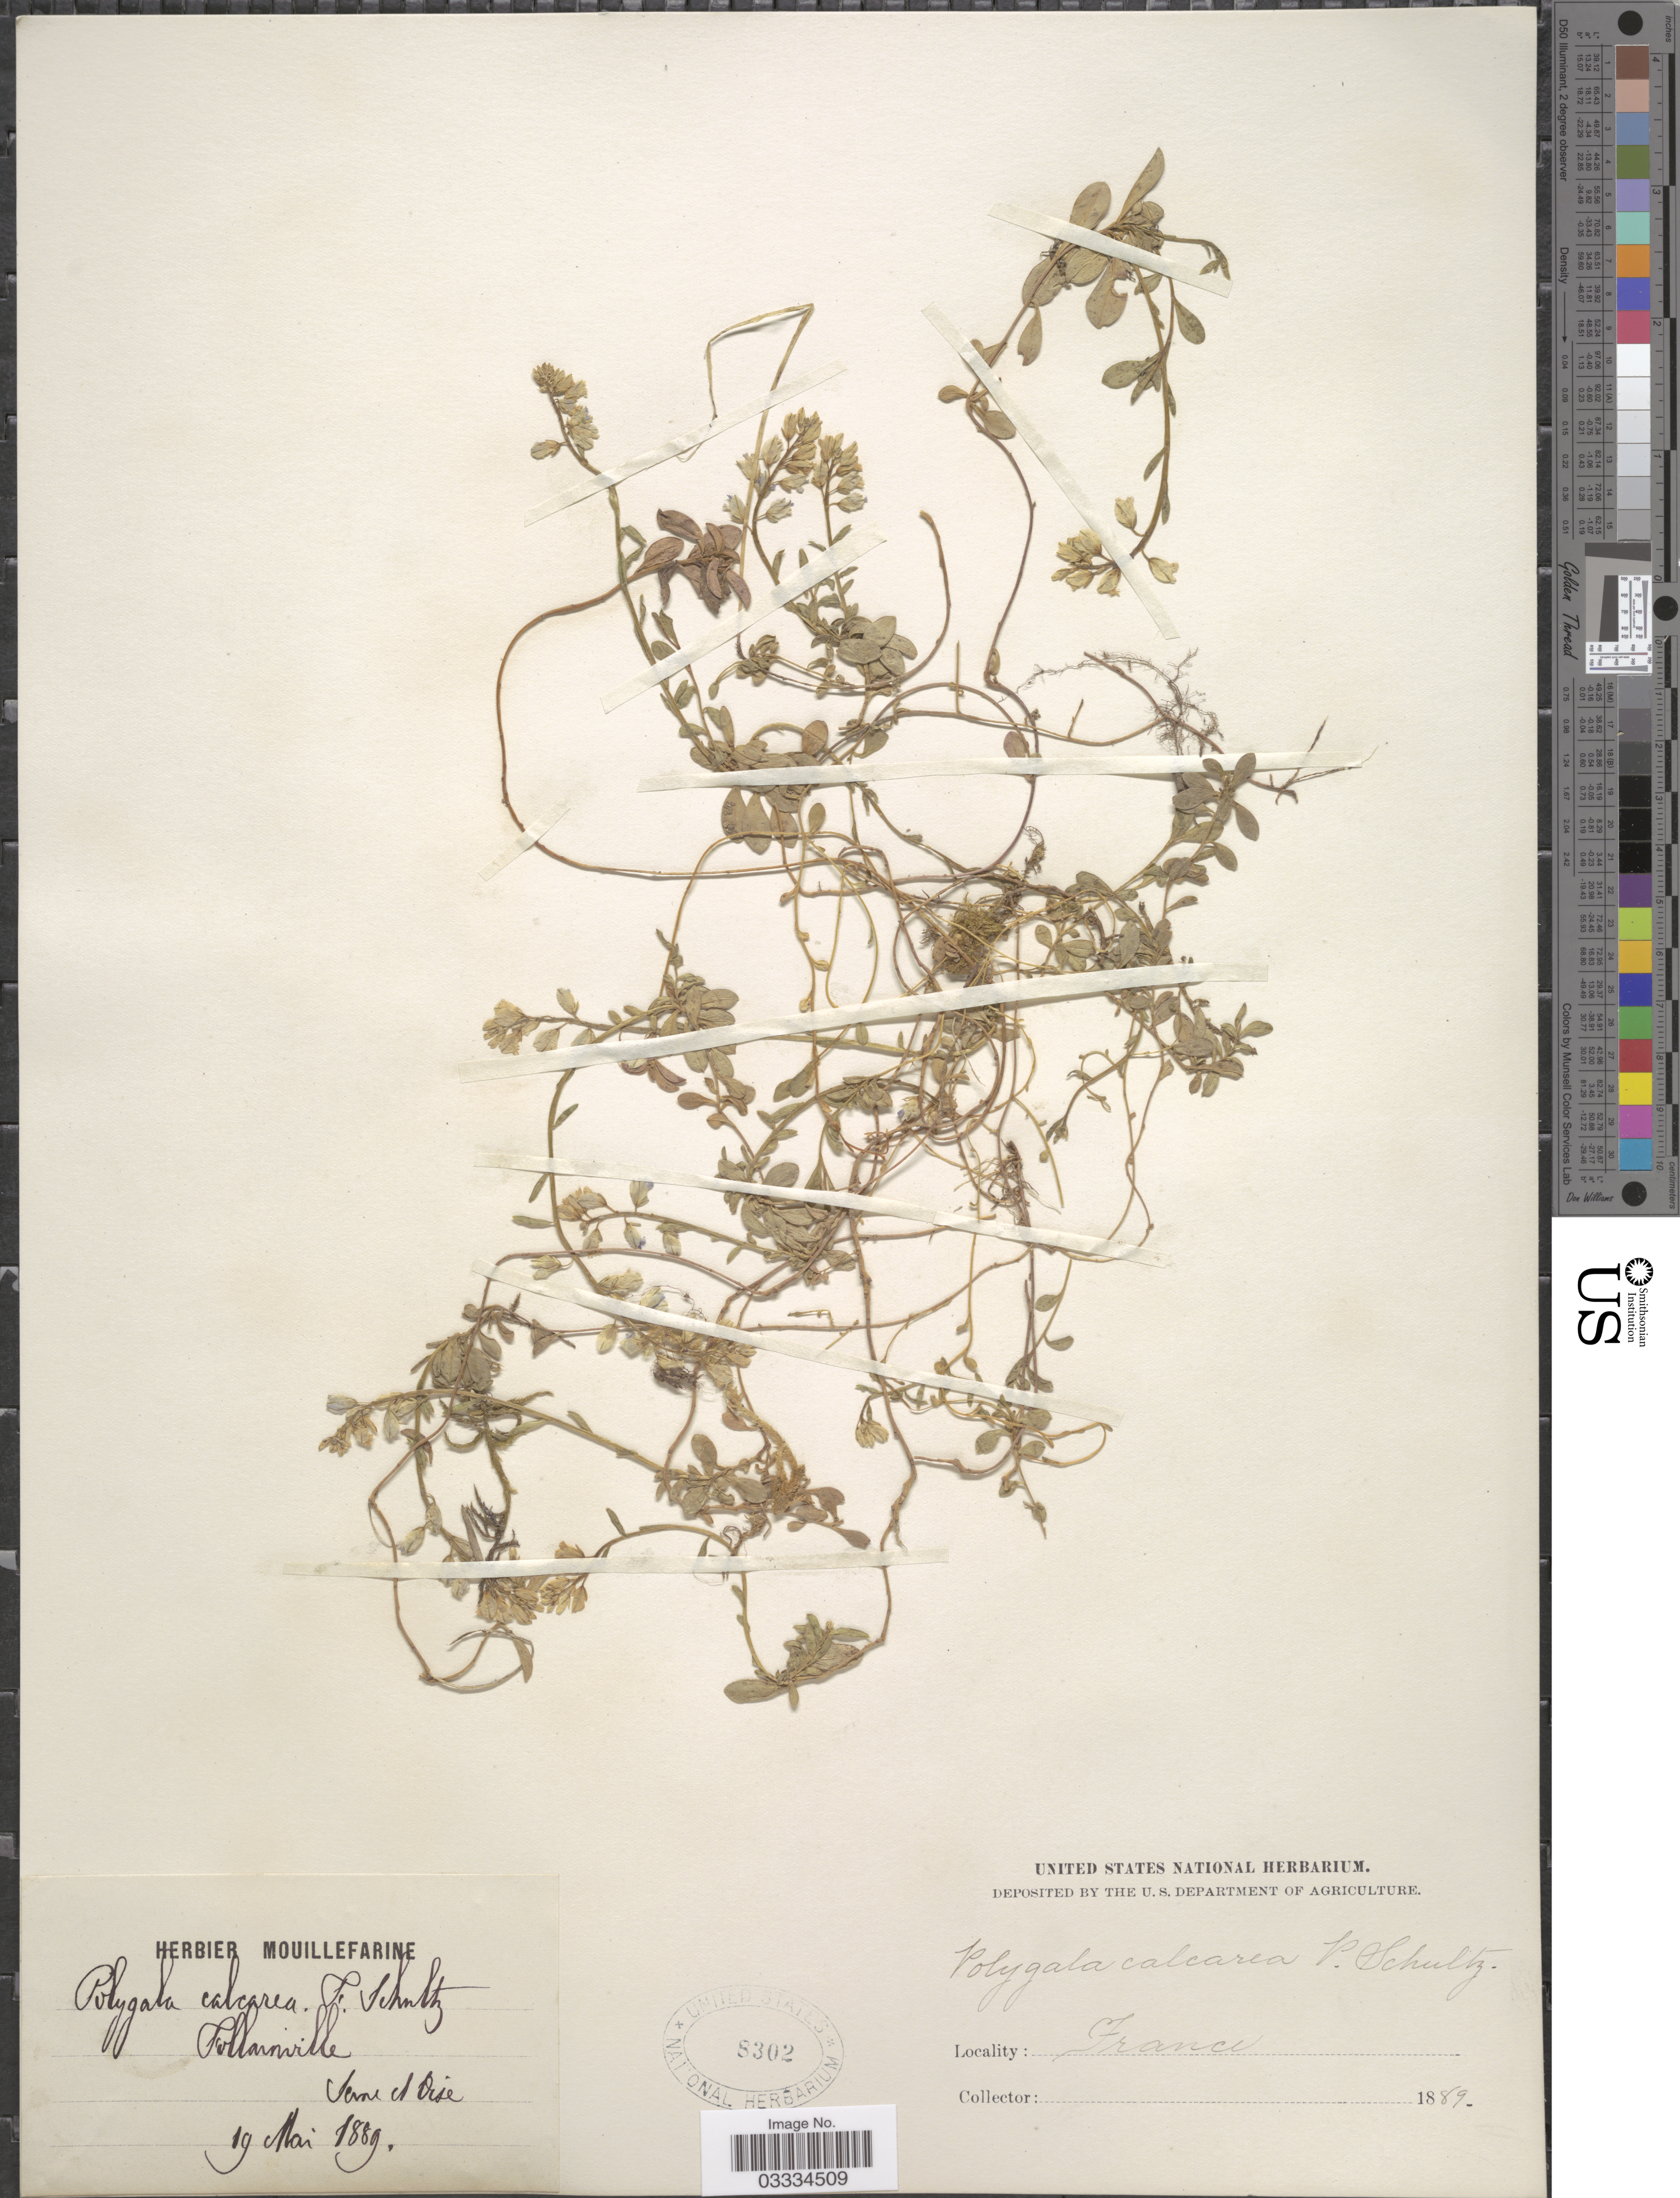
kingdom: Plantae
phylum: Tracheophyta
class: Magnoliopsida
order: Fabales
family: Polygalaceae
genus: Polygala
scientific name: Polygala calcarea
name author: F.W. Schultz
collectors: ex herb. Mouillefarine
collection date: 1889-05-19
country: France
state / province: Île-de-France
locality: Follainville, Seine et Oise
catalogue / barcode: US 8302